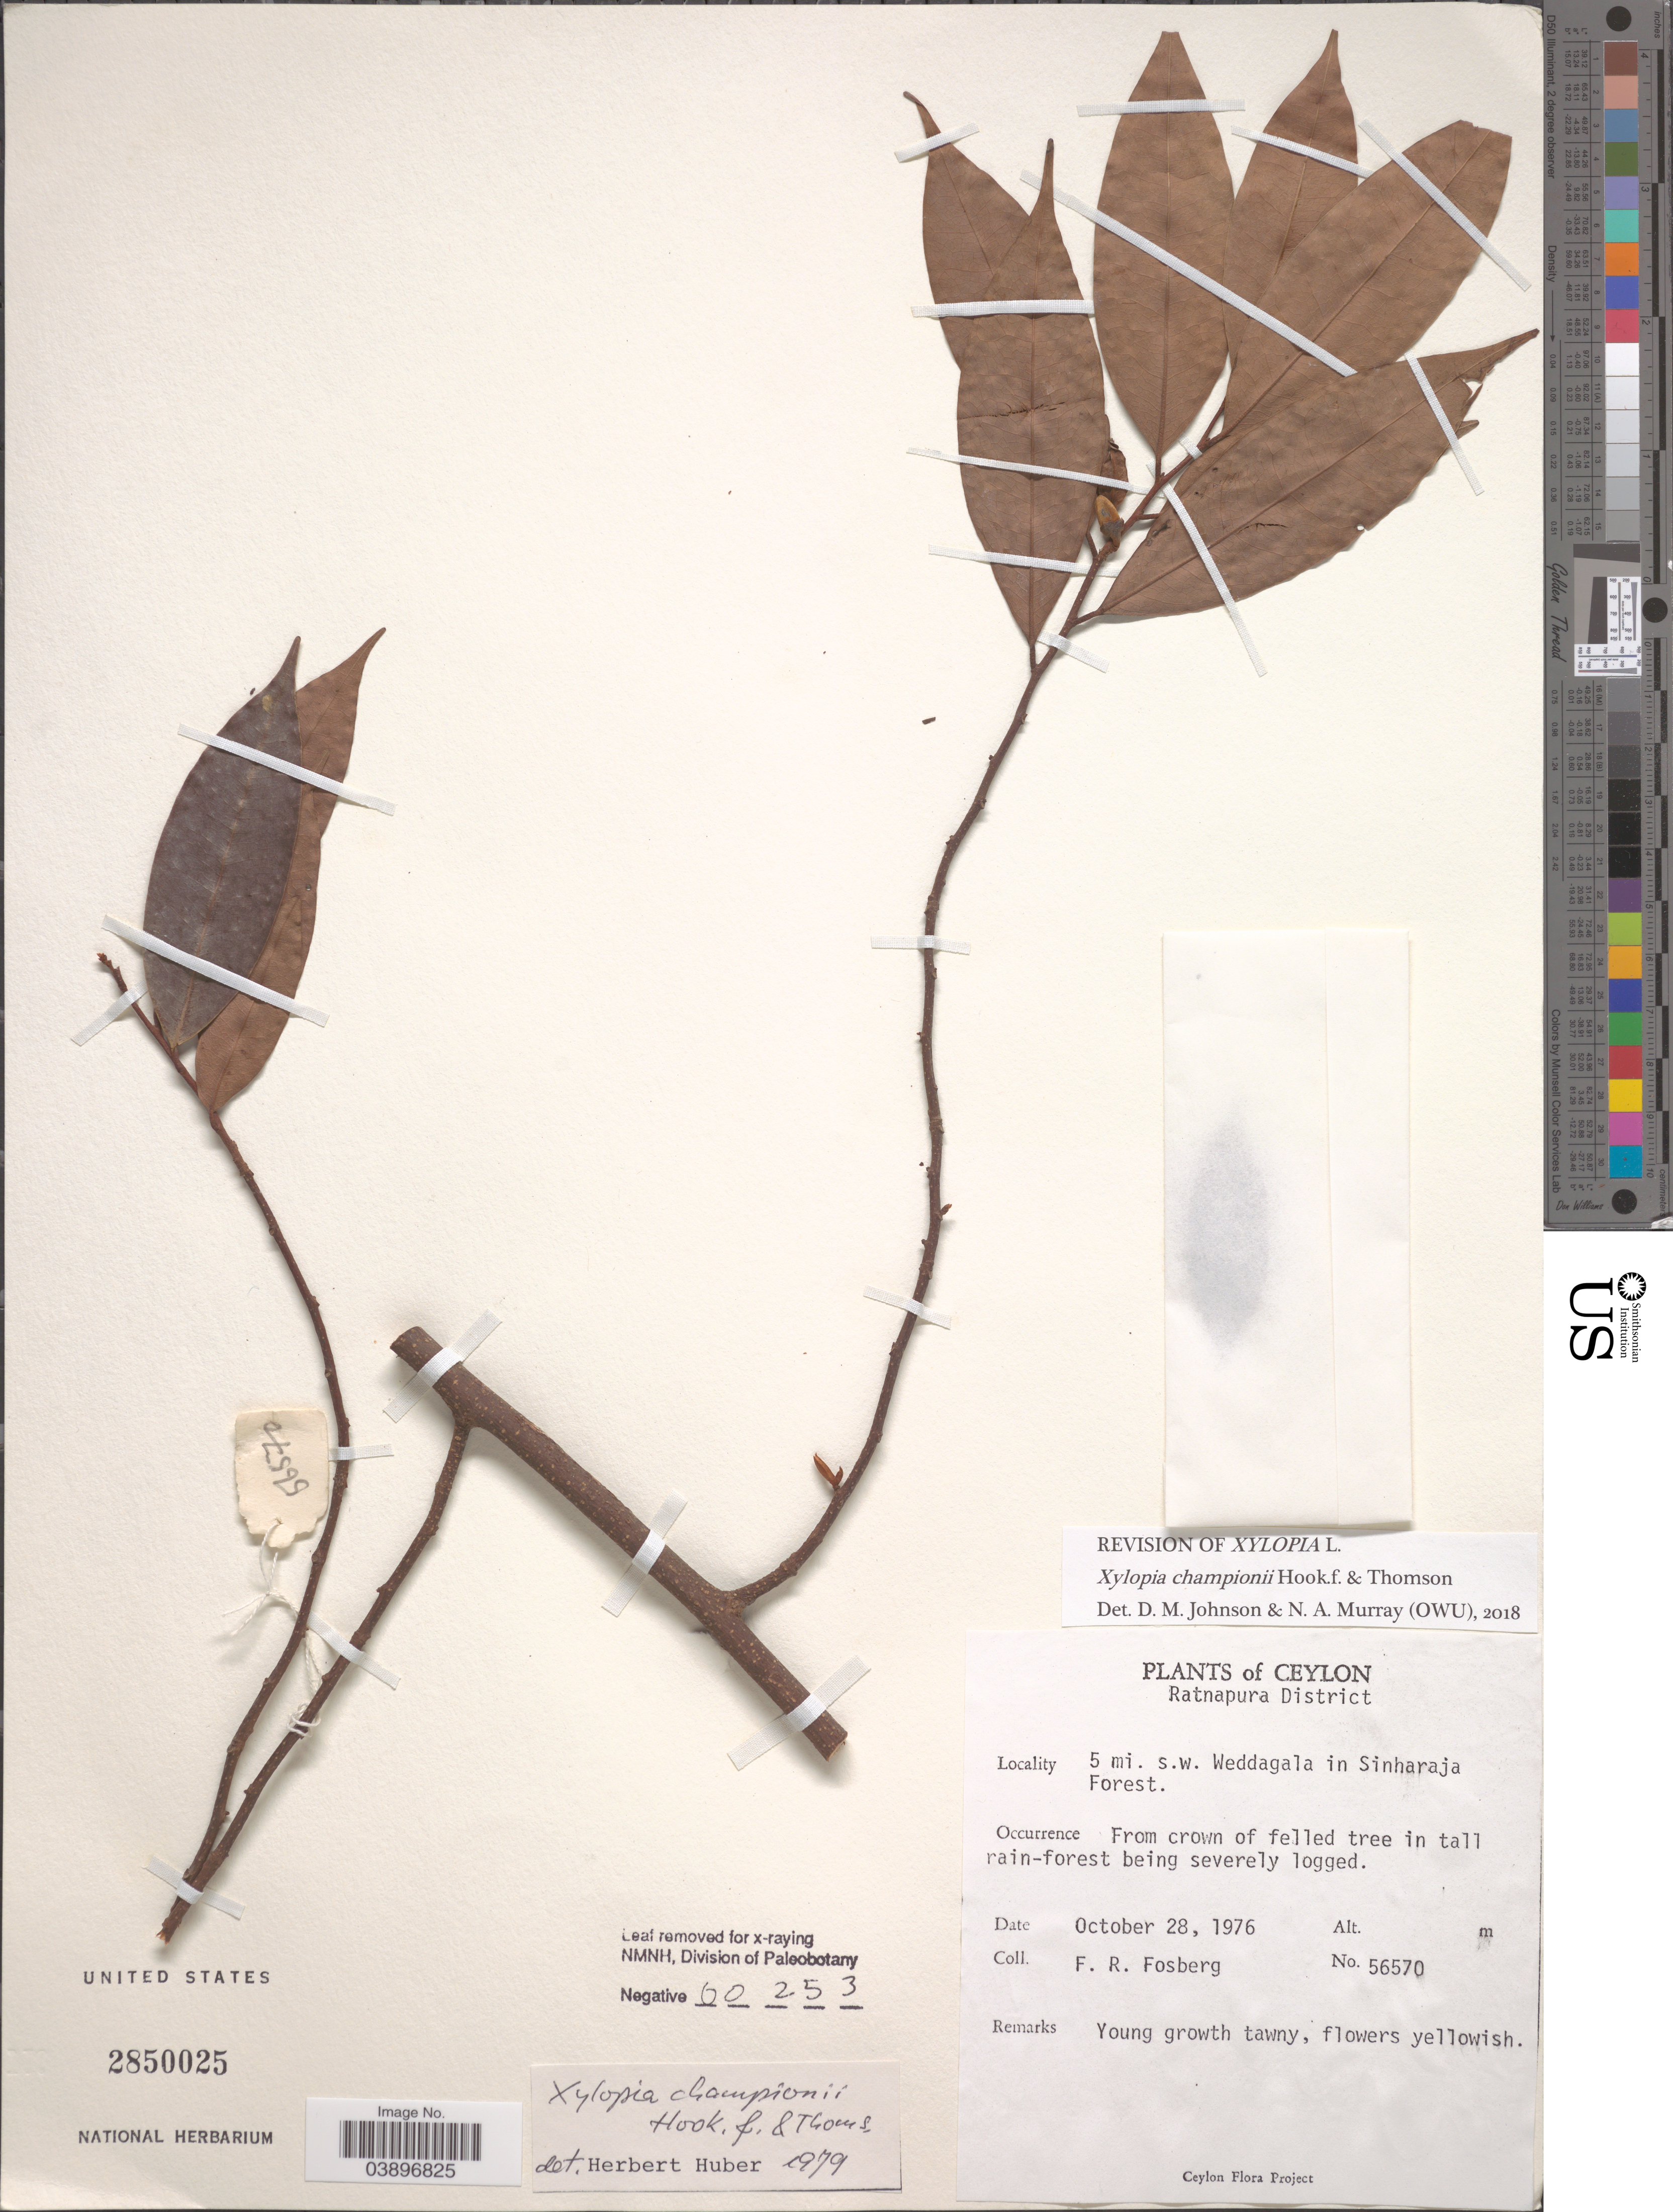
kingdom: Plantae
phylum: Tracheophyta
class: Magnoliopsida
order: Magnoliales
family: Annonaceae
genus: Xylopia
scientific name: Xylopia championii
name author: Hook. f. & Thomson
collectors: F. R. Fosberg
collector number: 56570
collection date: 1976-10-28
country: Sri Lanka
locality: Ceylon. Ratnapura District. 5 mi. s.w. Weddagala in Sinharaja Forest.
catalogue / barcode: US 2850025